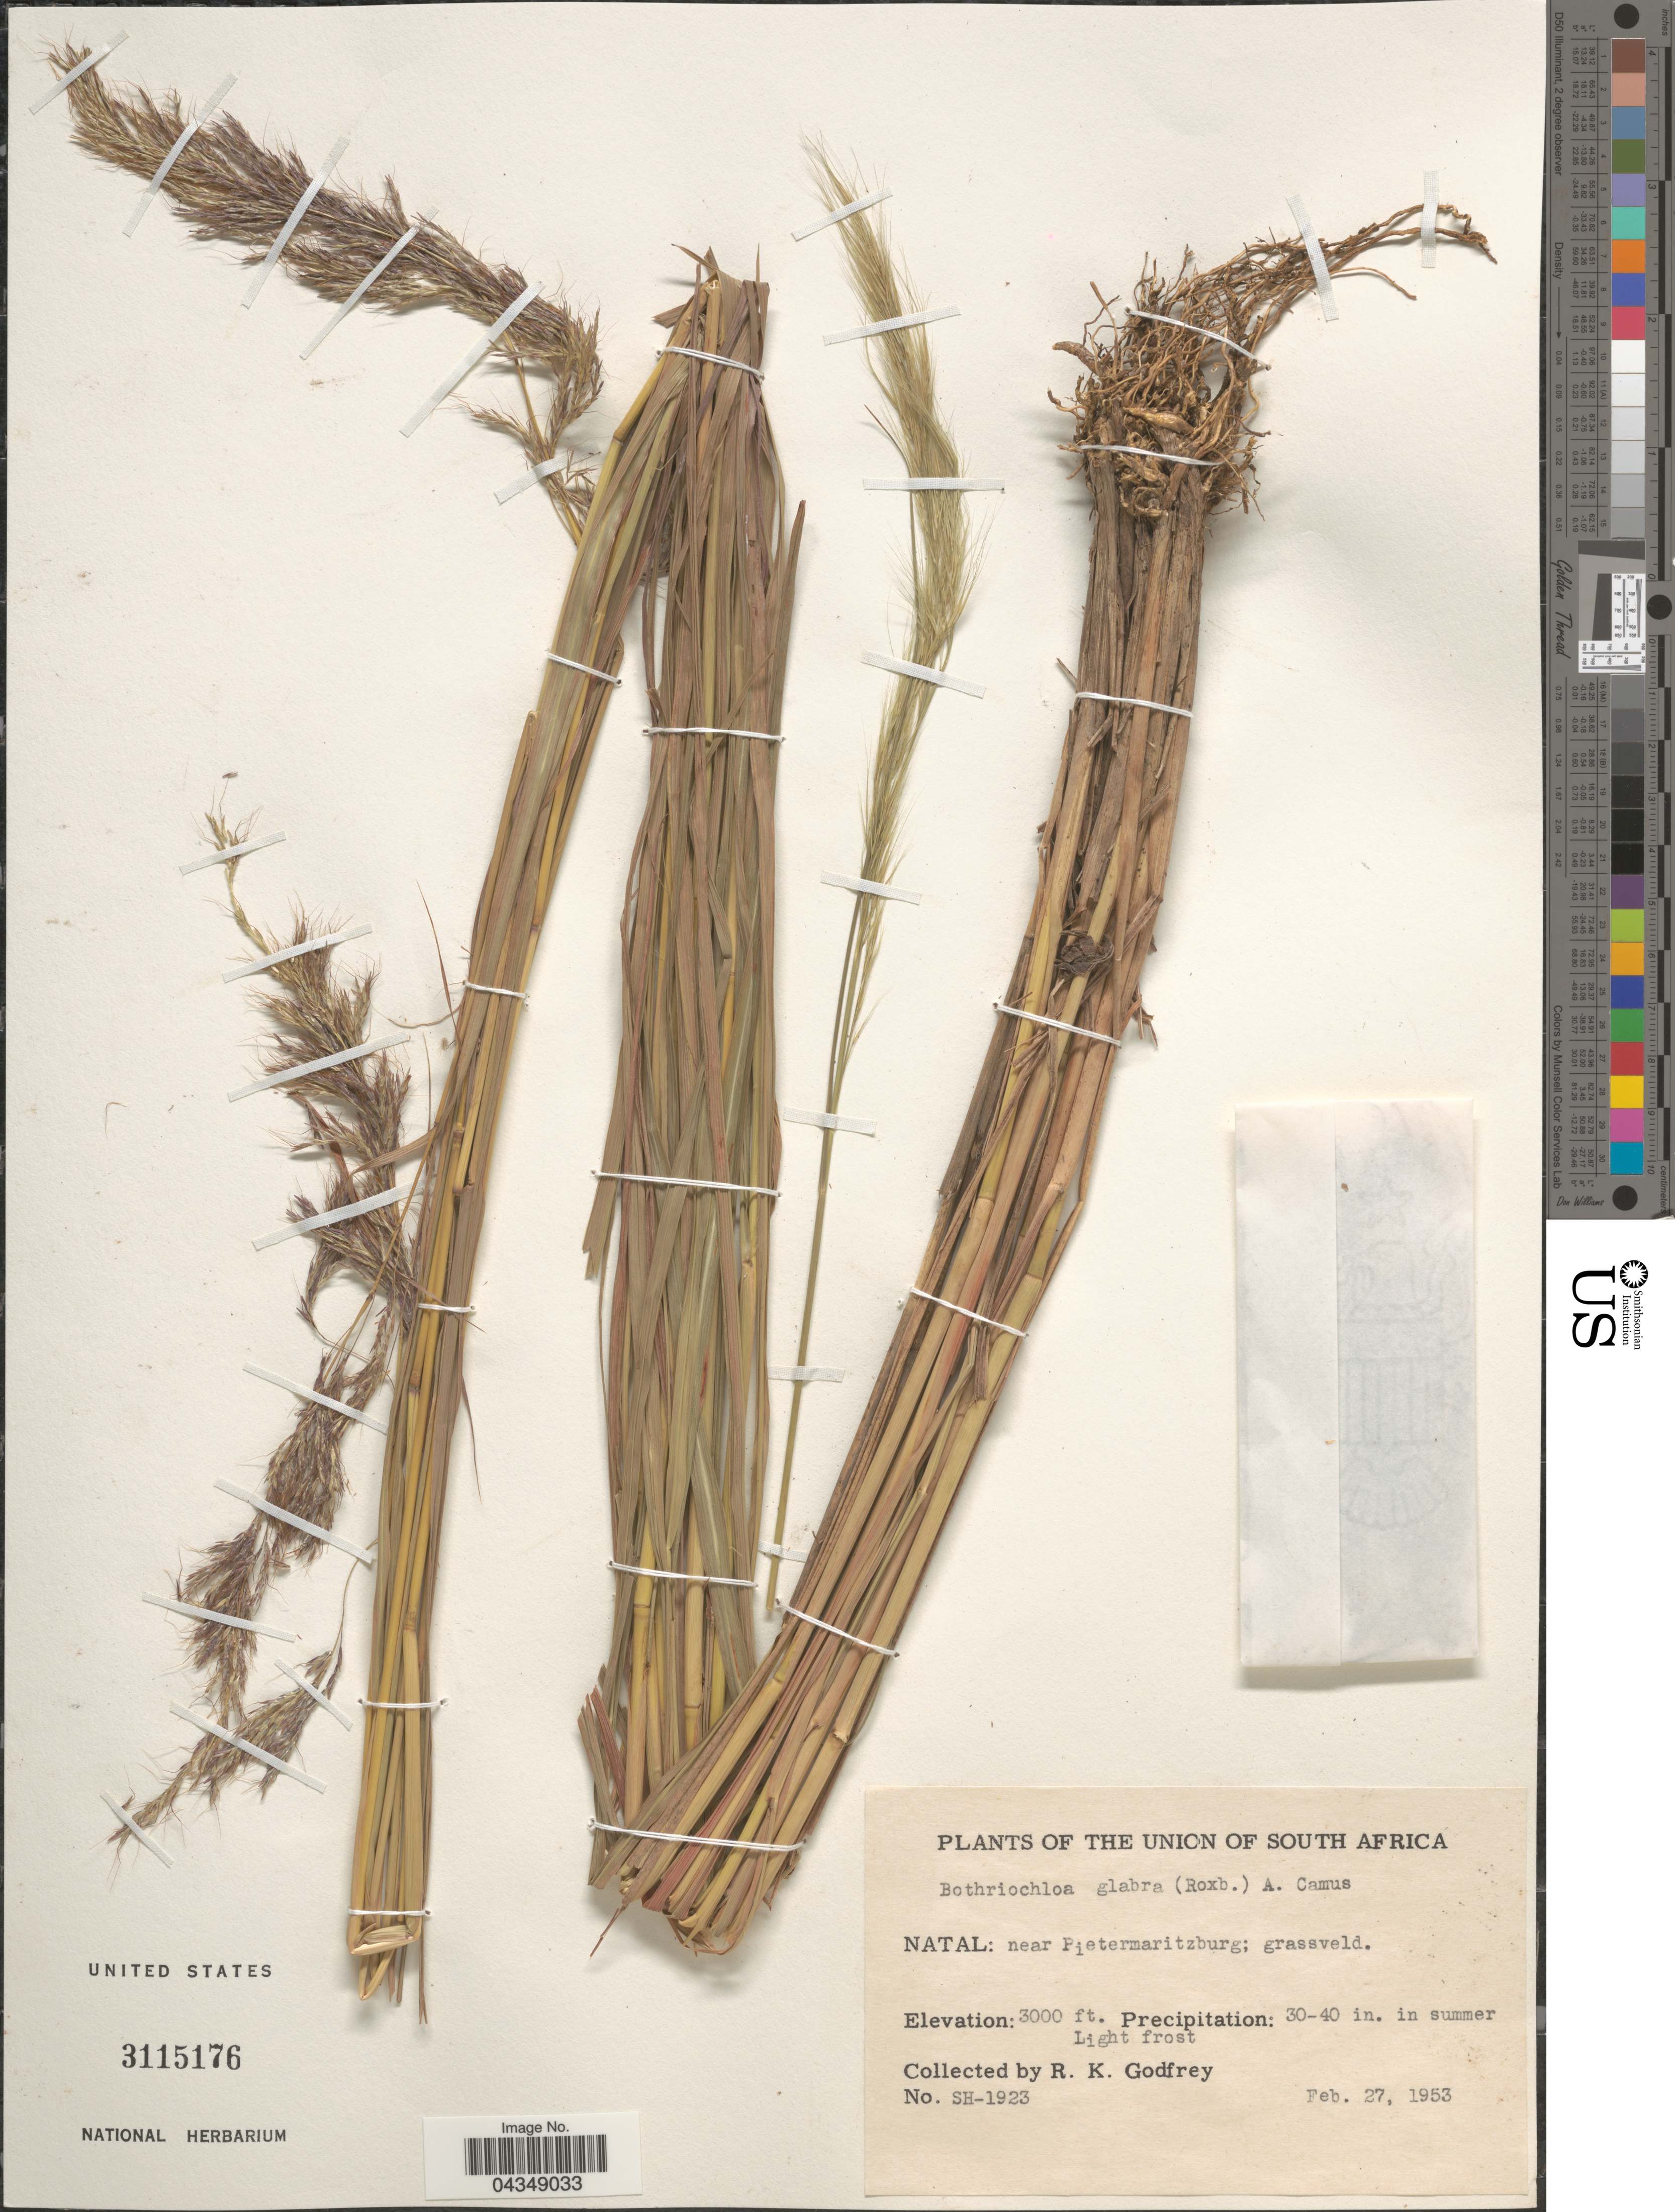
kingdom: Plantae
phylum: Tracheophyta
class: Liliopsida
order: Poales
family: Poaceae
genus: Bothriochloa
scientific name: Bothriochloa bladhii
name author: (Retz.) S.T. Blake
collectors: R. K. Godfrey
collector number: SH-1923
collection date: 1953-02-27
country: South Africa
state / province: KwaZulu-Natal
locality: The Union of South Africa. Natal: near Pietermaritzburg.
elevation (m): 914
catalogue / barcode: US 3115176